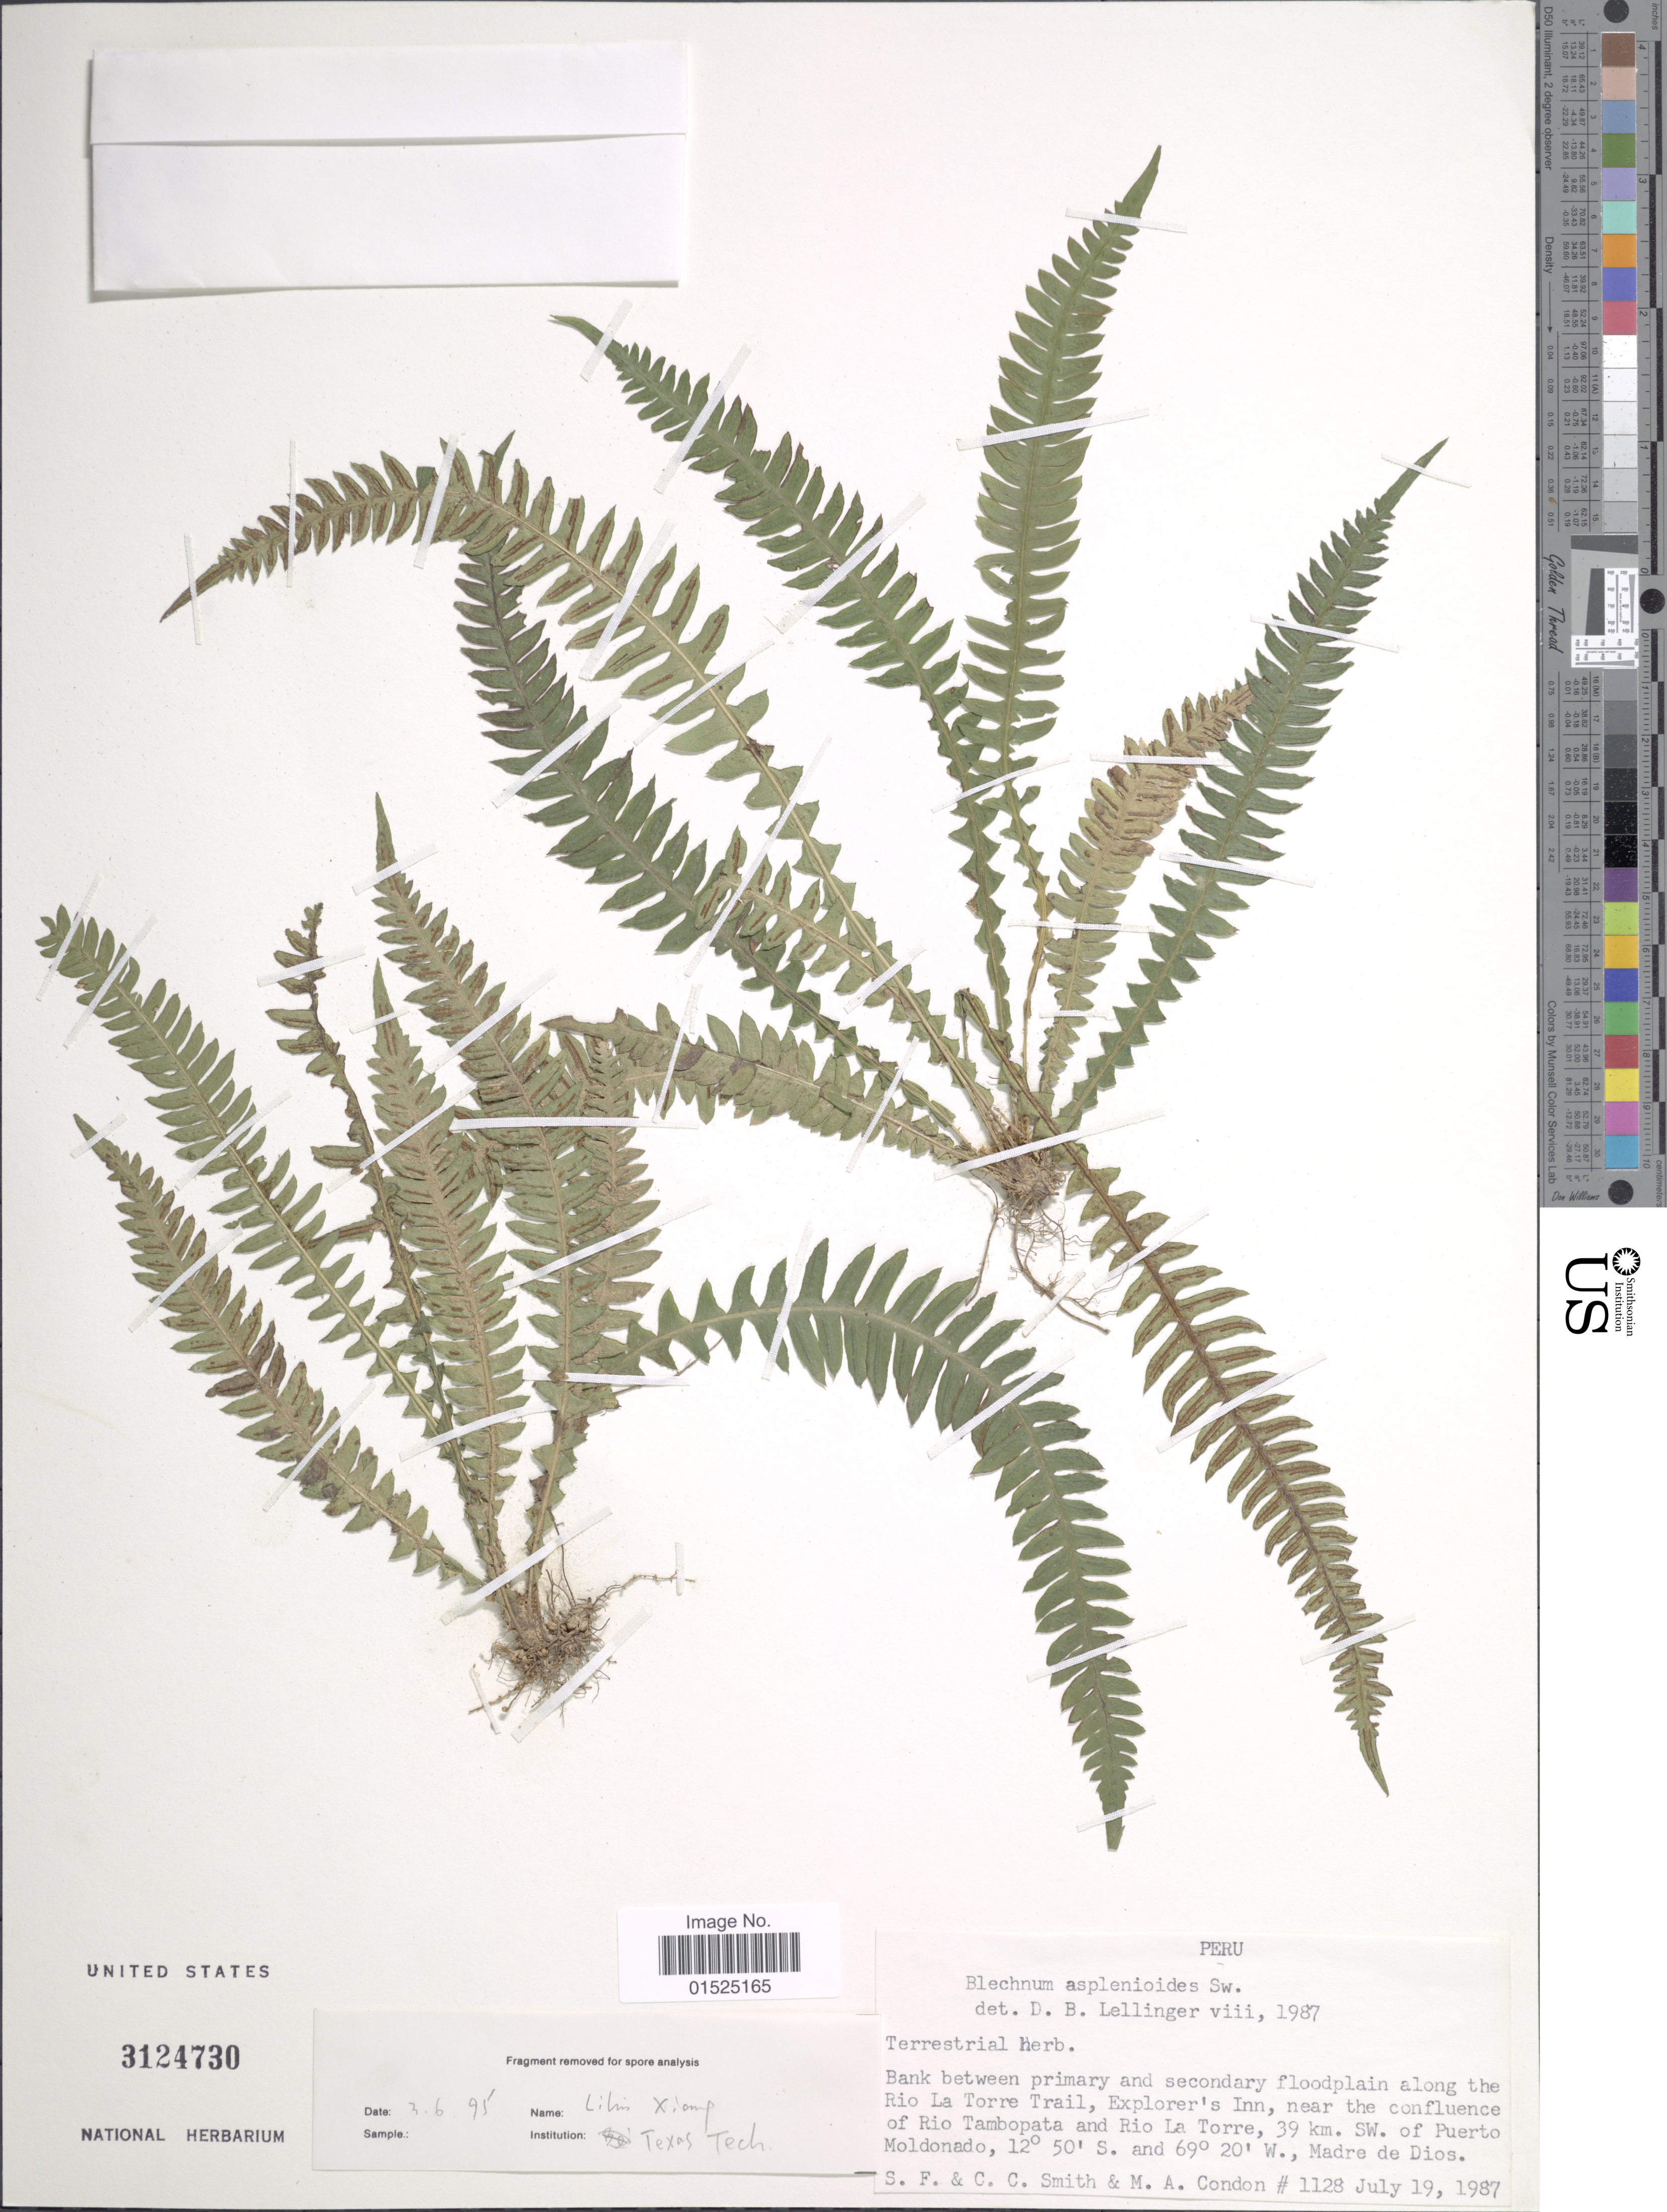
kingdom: Plantae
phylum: Tracheophyta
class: Polypodiopsida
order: Polypodiales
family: Blechnaceae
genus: Blechnum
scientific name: Blechnum asplenioides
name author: Sw.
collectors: S.F. Smith, C. C. Smith & M. Condon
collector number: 1128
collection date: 1987-07-19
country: Peru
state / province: Madre de Dios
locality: Bank between primary and secondary floodplain along the Rio La Torre Trail, Explorer's Inn, near the confluence of Rio Tambopata and Rio La Torre, 39 km. SW. of Puerto Maldonado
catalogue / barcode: US 3124730